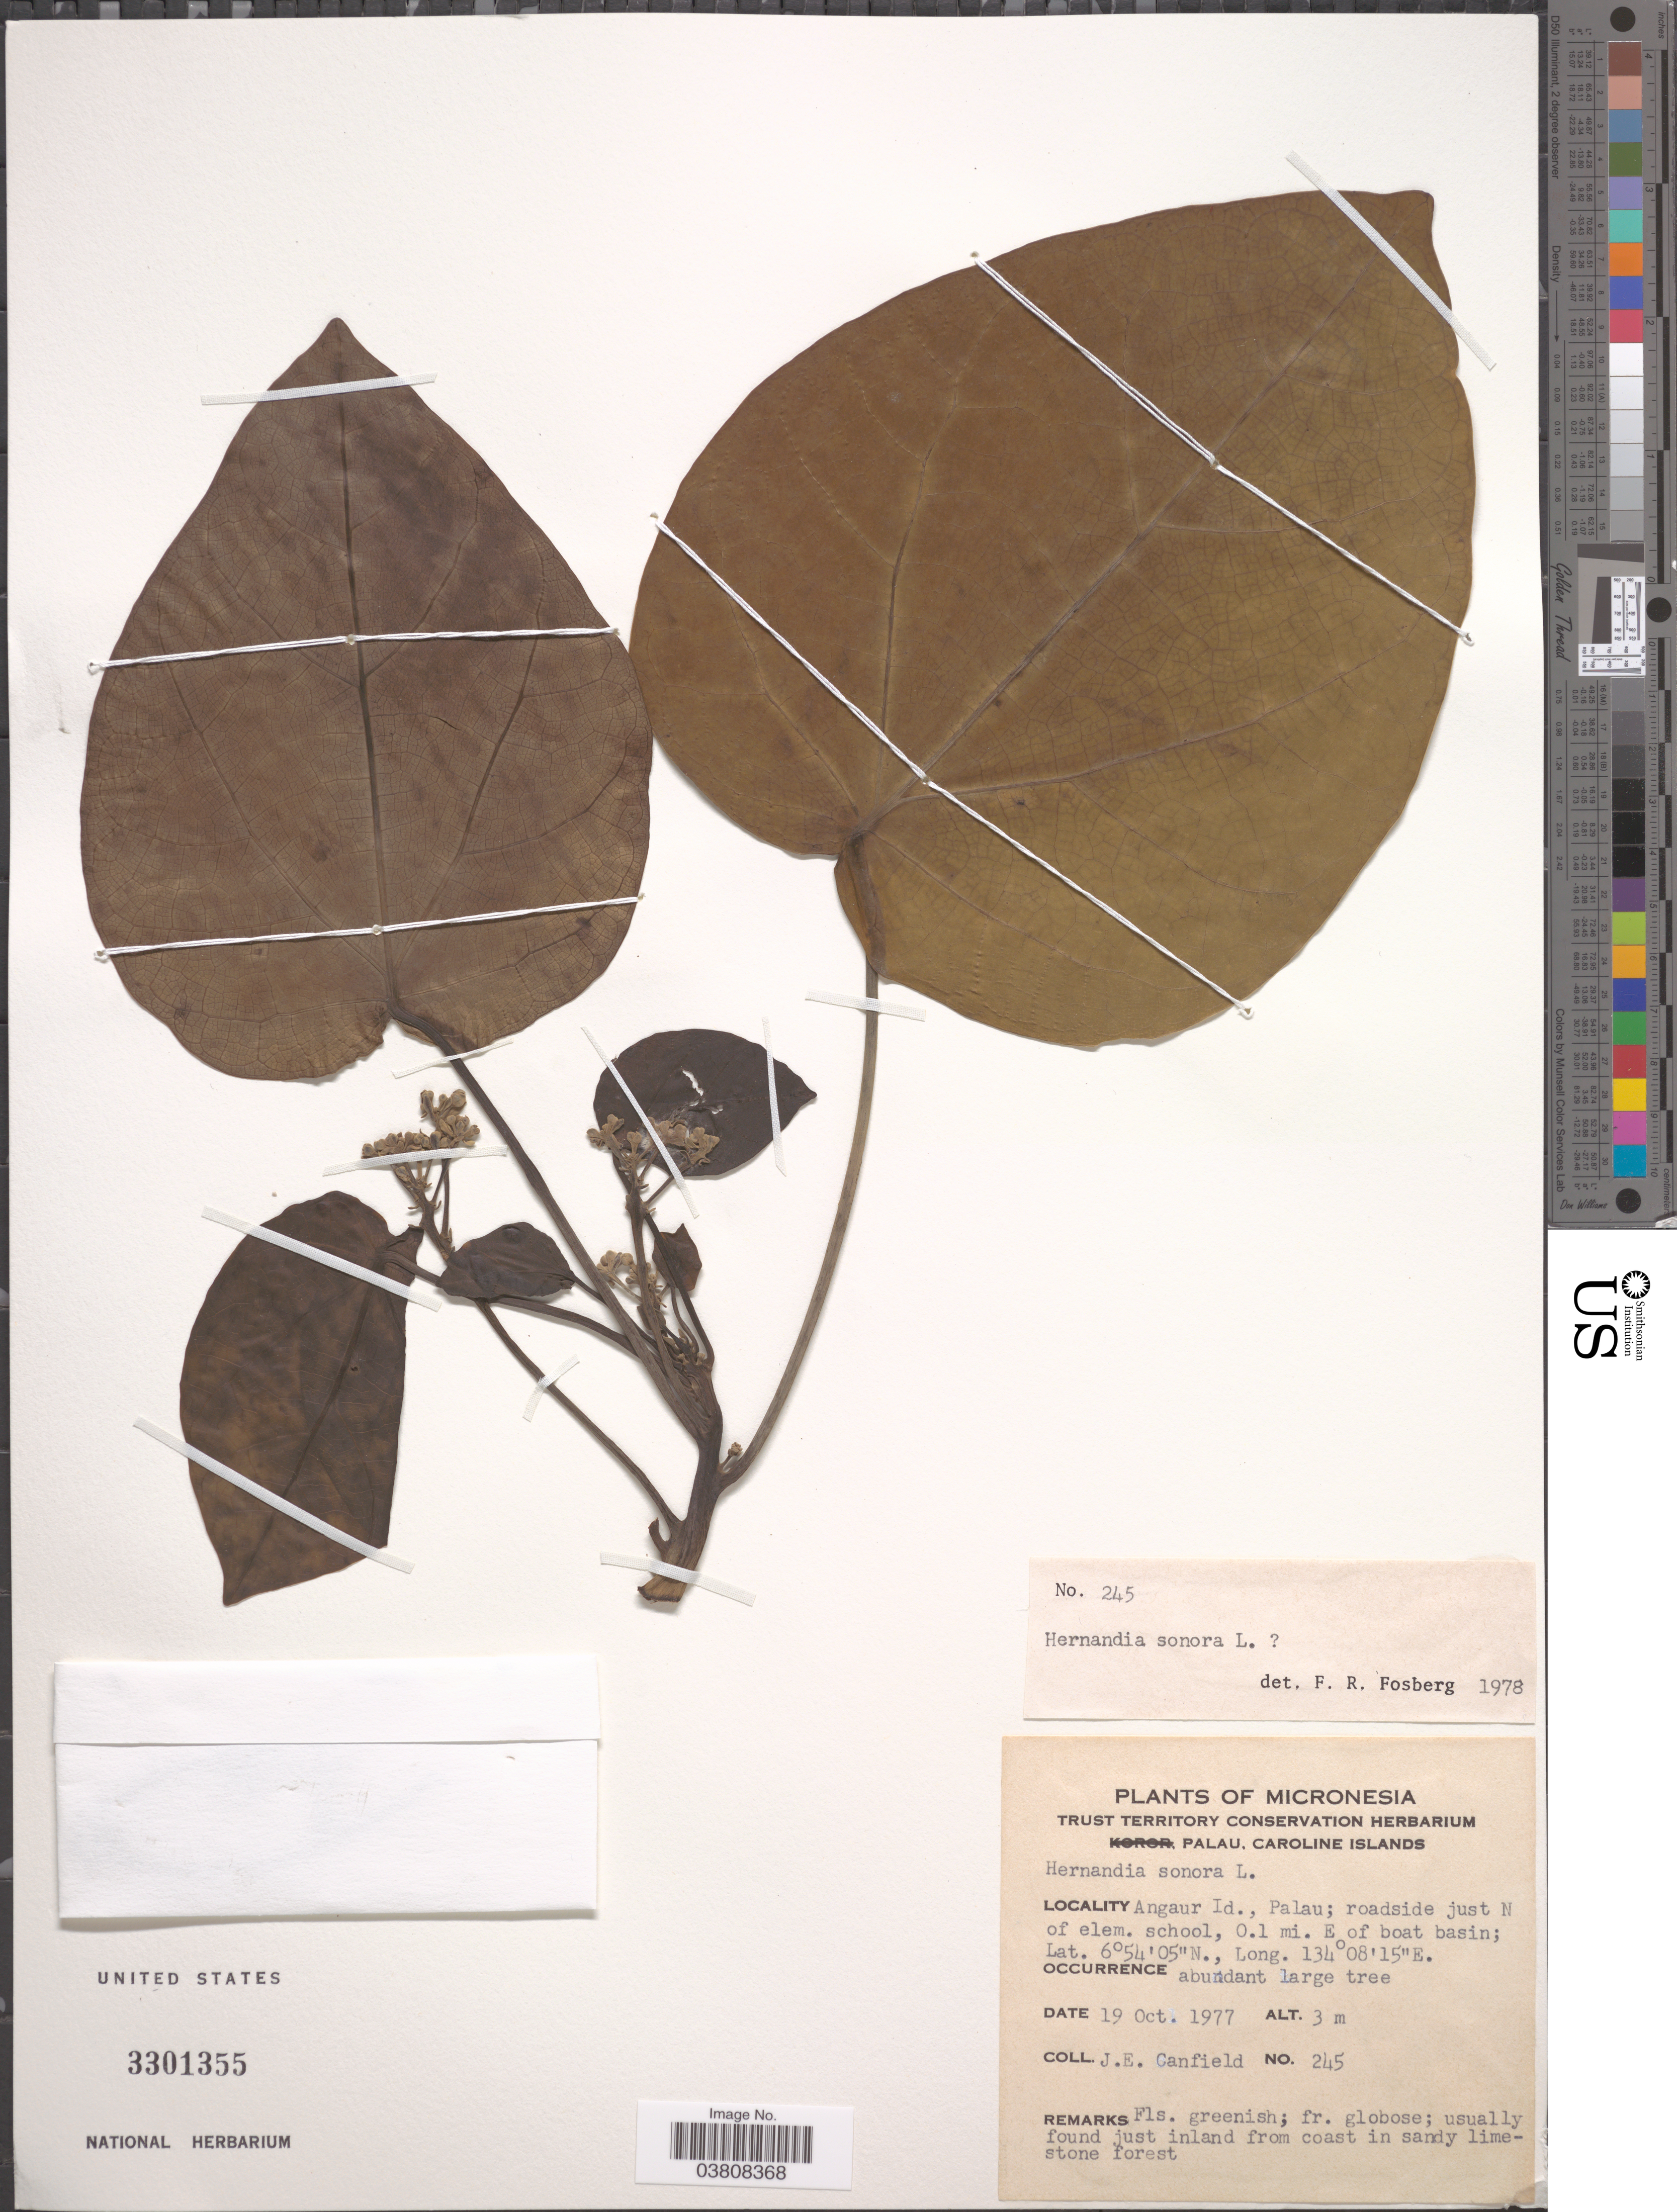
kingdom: Plantae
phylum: Tracheophyta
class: Magnoliopsida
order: Laurales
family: Hernandiaceae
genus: Hernandia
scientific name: Hernandia nymphaeifolia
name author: (C. Presl) Kubitzki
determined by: Strong, Mark T., (BOT), Smithsonian Institution - National Museum of Natural History (UNITED STATES)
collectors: J. E. Canfield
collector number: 245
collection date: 1977-10-19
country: Palau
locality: Micronesia. Palau, Caroline Islands. Angaur Id., Palau; roadside just N of elem. school, 0.1 mi. E of boat basin.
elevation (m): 3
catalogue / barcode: US 3301355